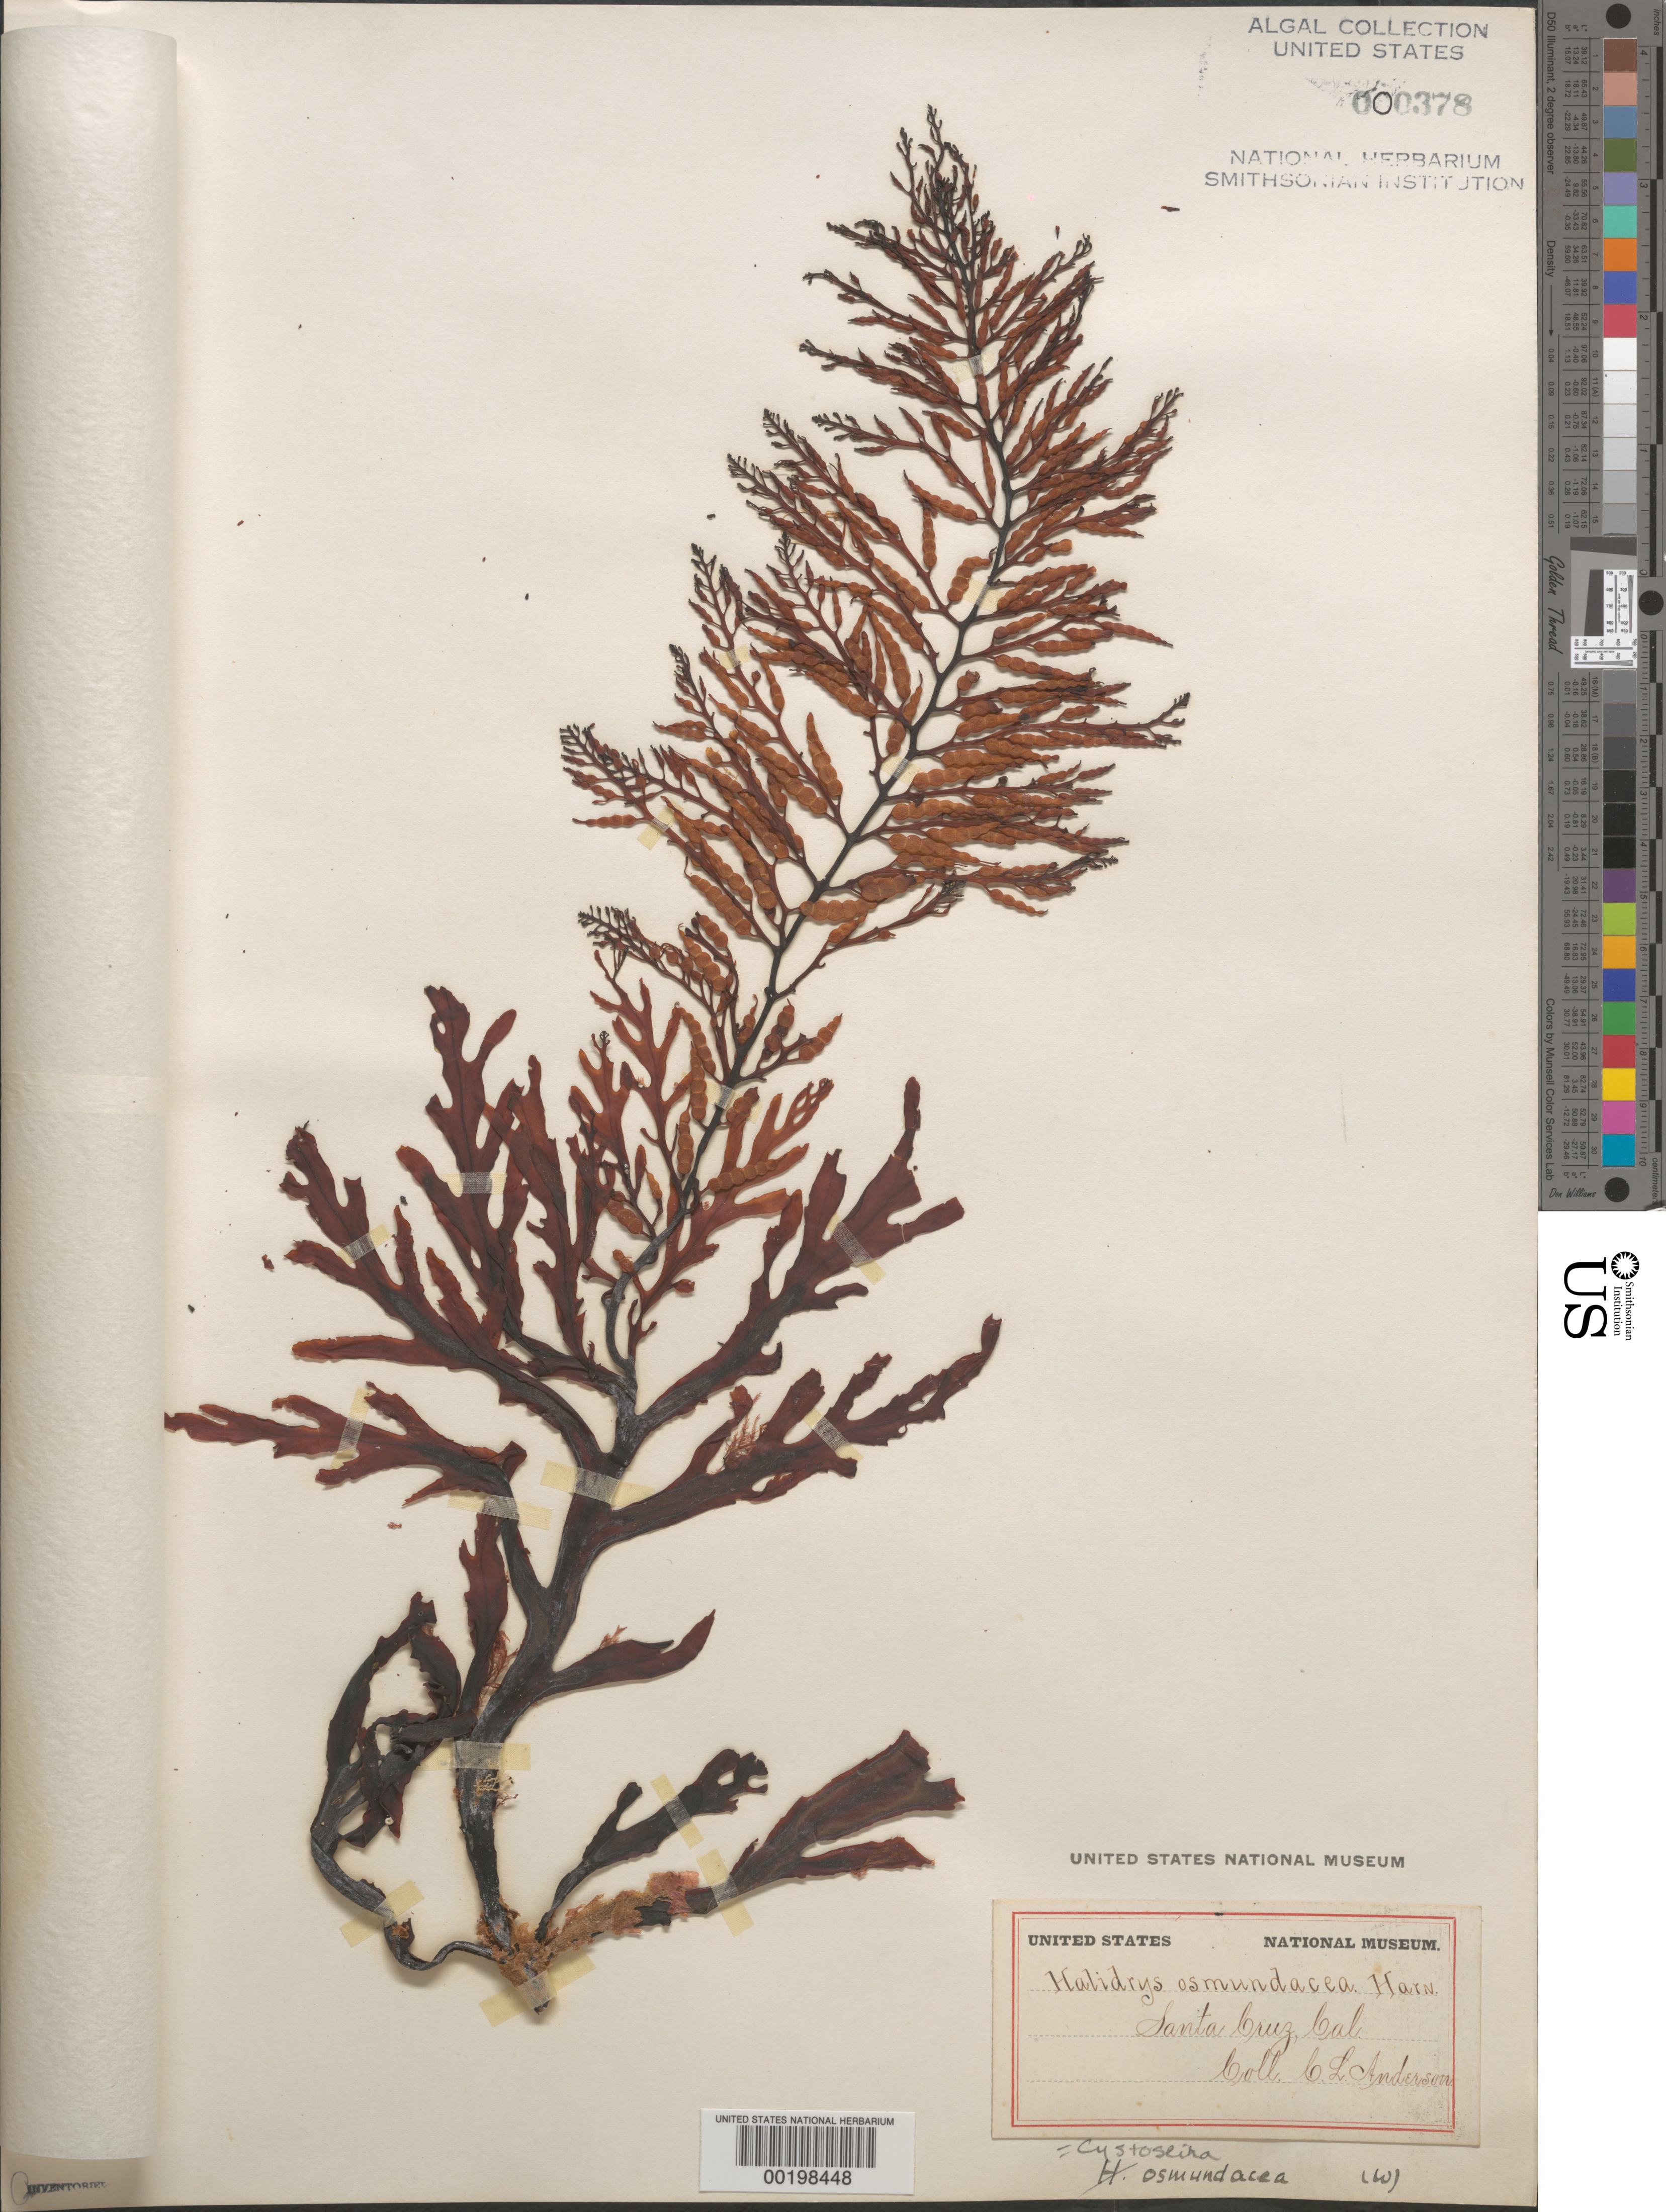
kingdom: Chromista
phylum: Ochrophyta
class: Phaeophyceae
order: Fucales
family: Sargassaceae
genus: Cystoseira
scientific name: Cystoseira osmundacea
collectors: C. L. Anderson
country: United States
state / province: California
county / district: Santa Cruz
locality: Santa Cruz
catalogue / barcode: US 378